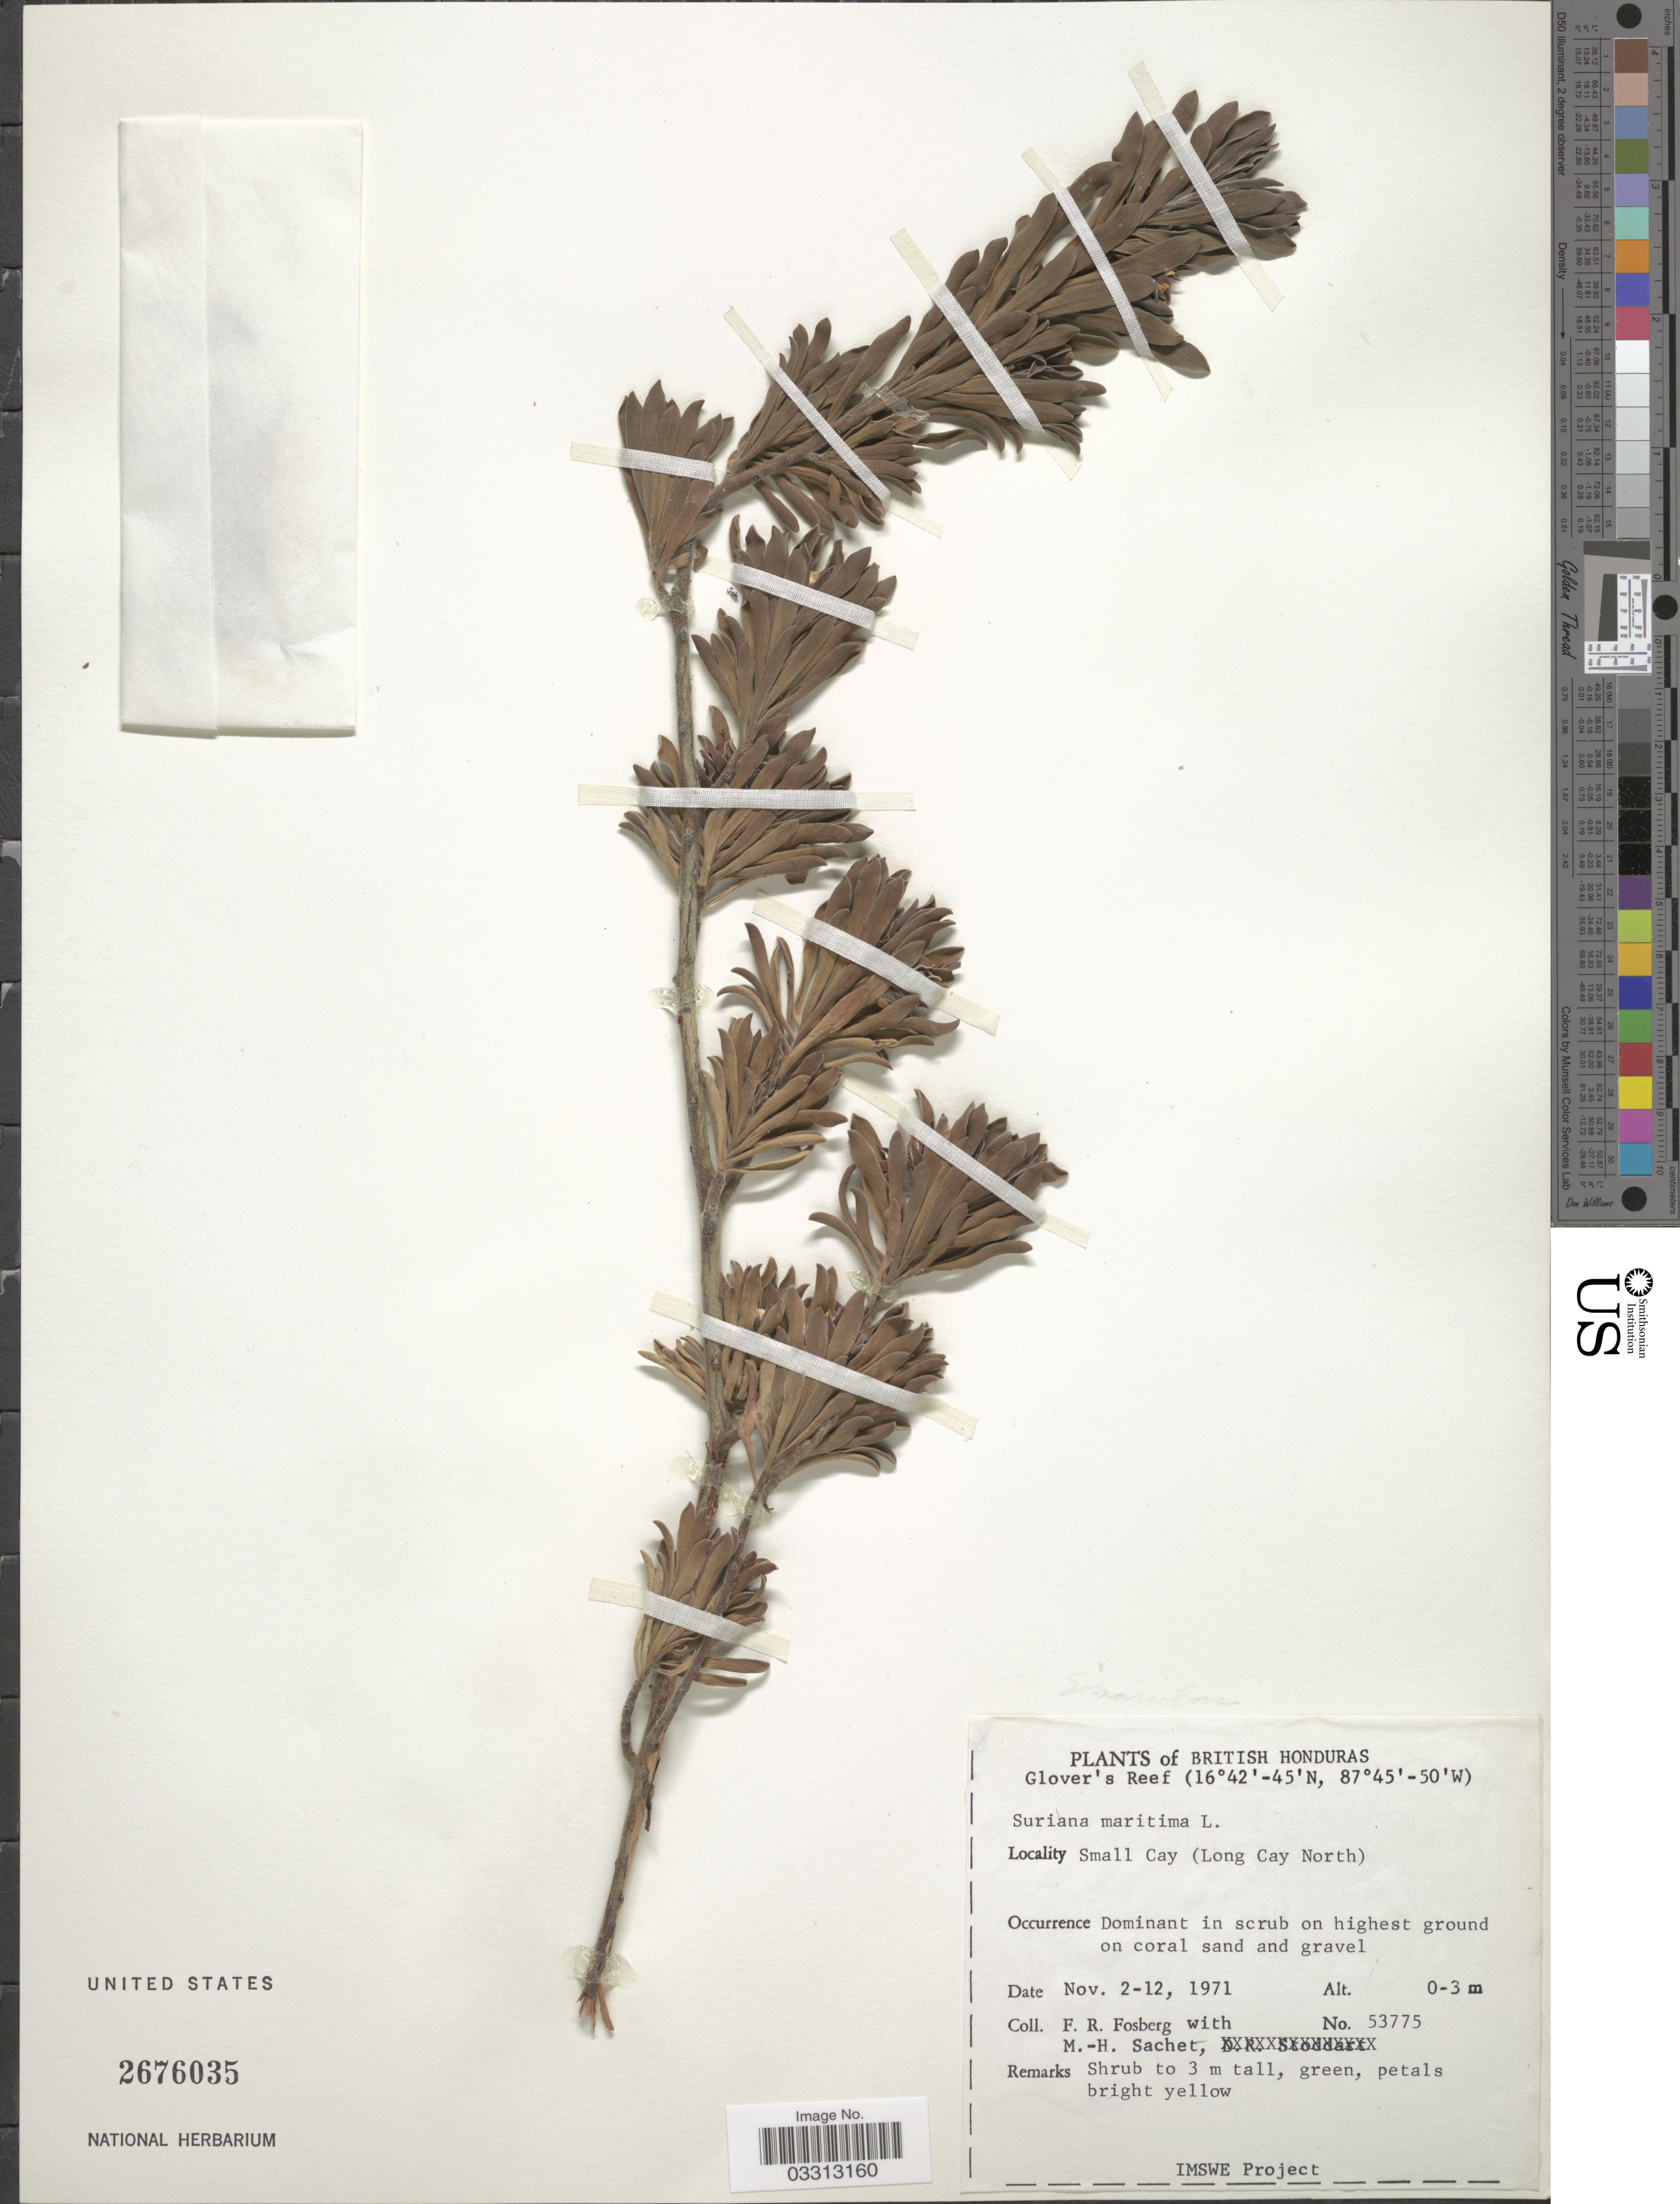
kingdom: Plantae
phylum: Tracheophyta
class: Magnoliopsida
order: Fabales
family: Surianaceae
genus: Suriana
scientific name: Suriana maritima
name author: L.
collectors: F. R. Fosberg & M.-H. Sachet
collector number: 53775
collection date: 1971-11-02/1971-11-12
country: Belize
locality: British Honduras. Glover's Reef. Small Cay (Long Cay North).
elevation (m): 0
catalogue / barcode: US 2676035